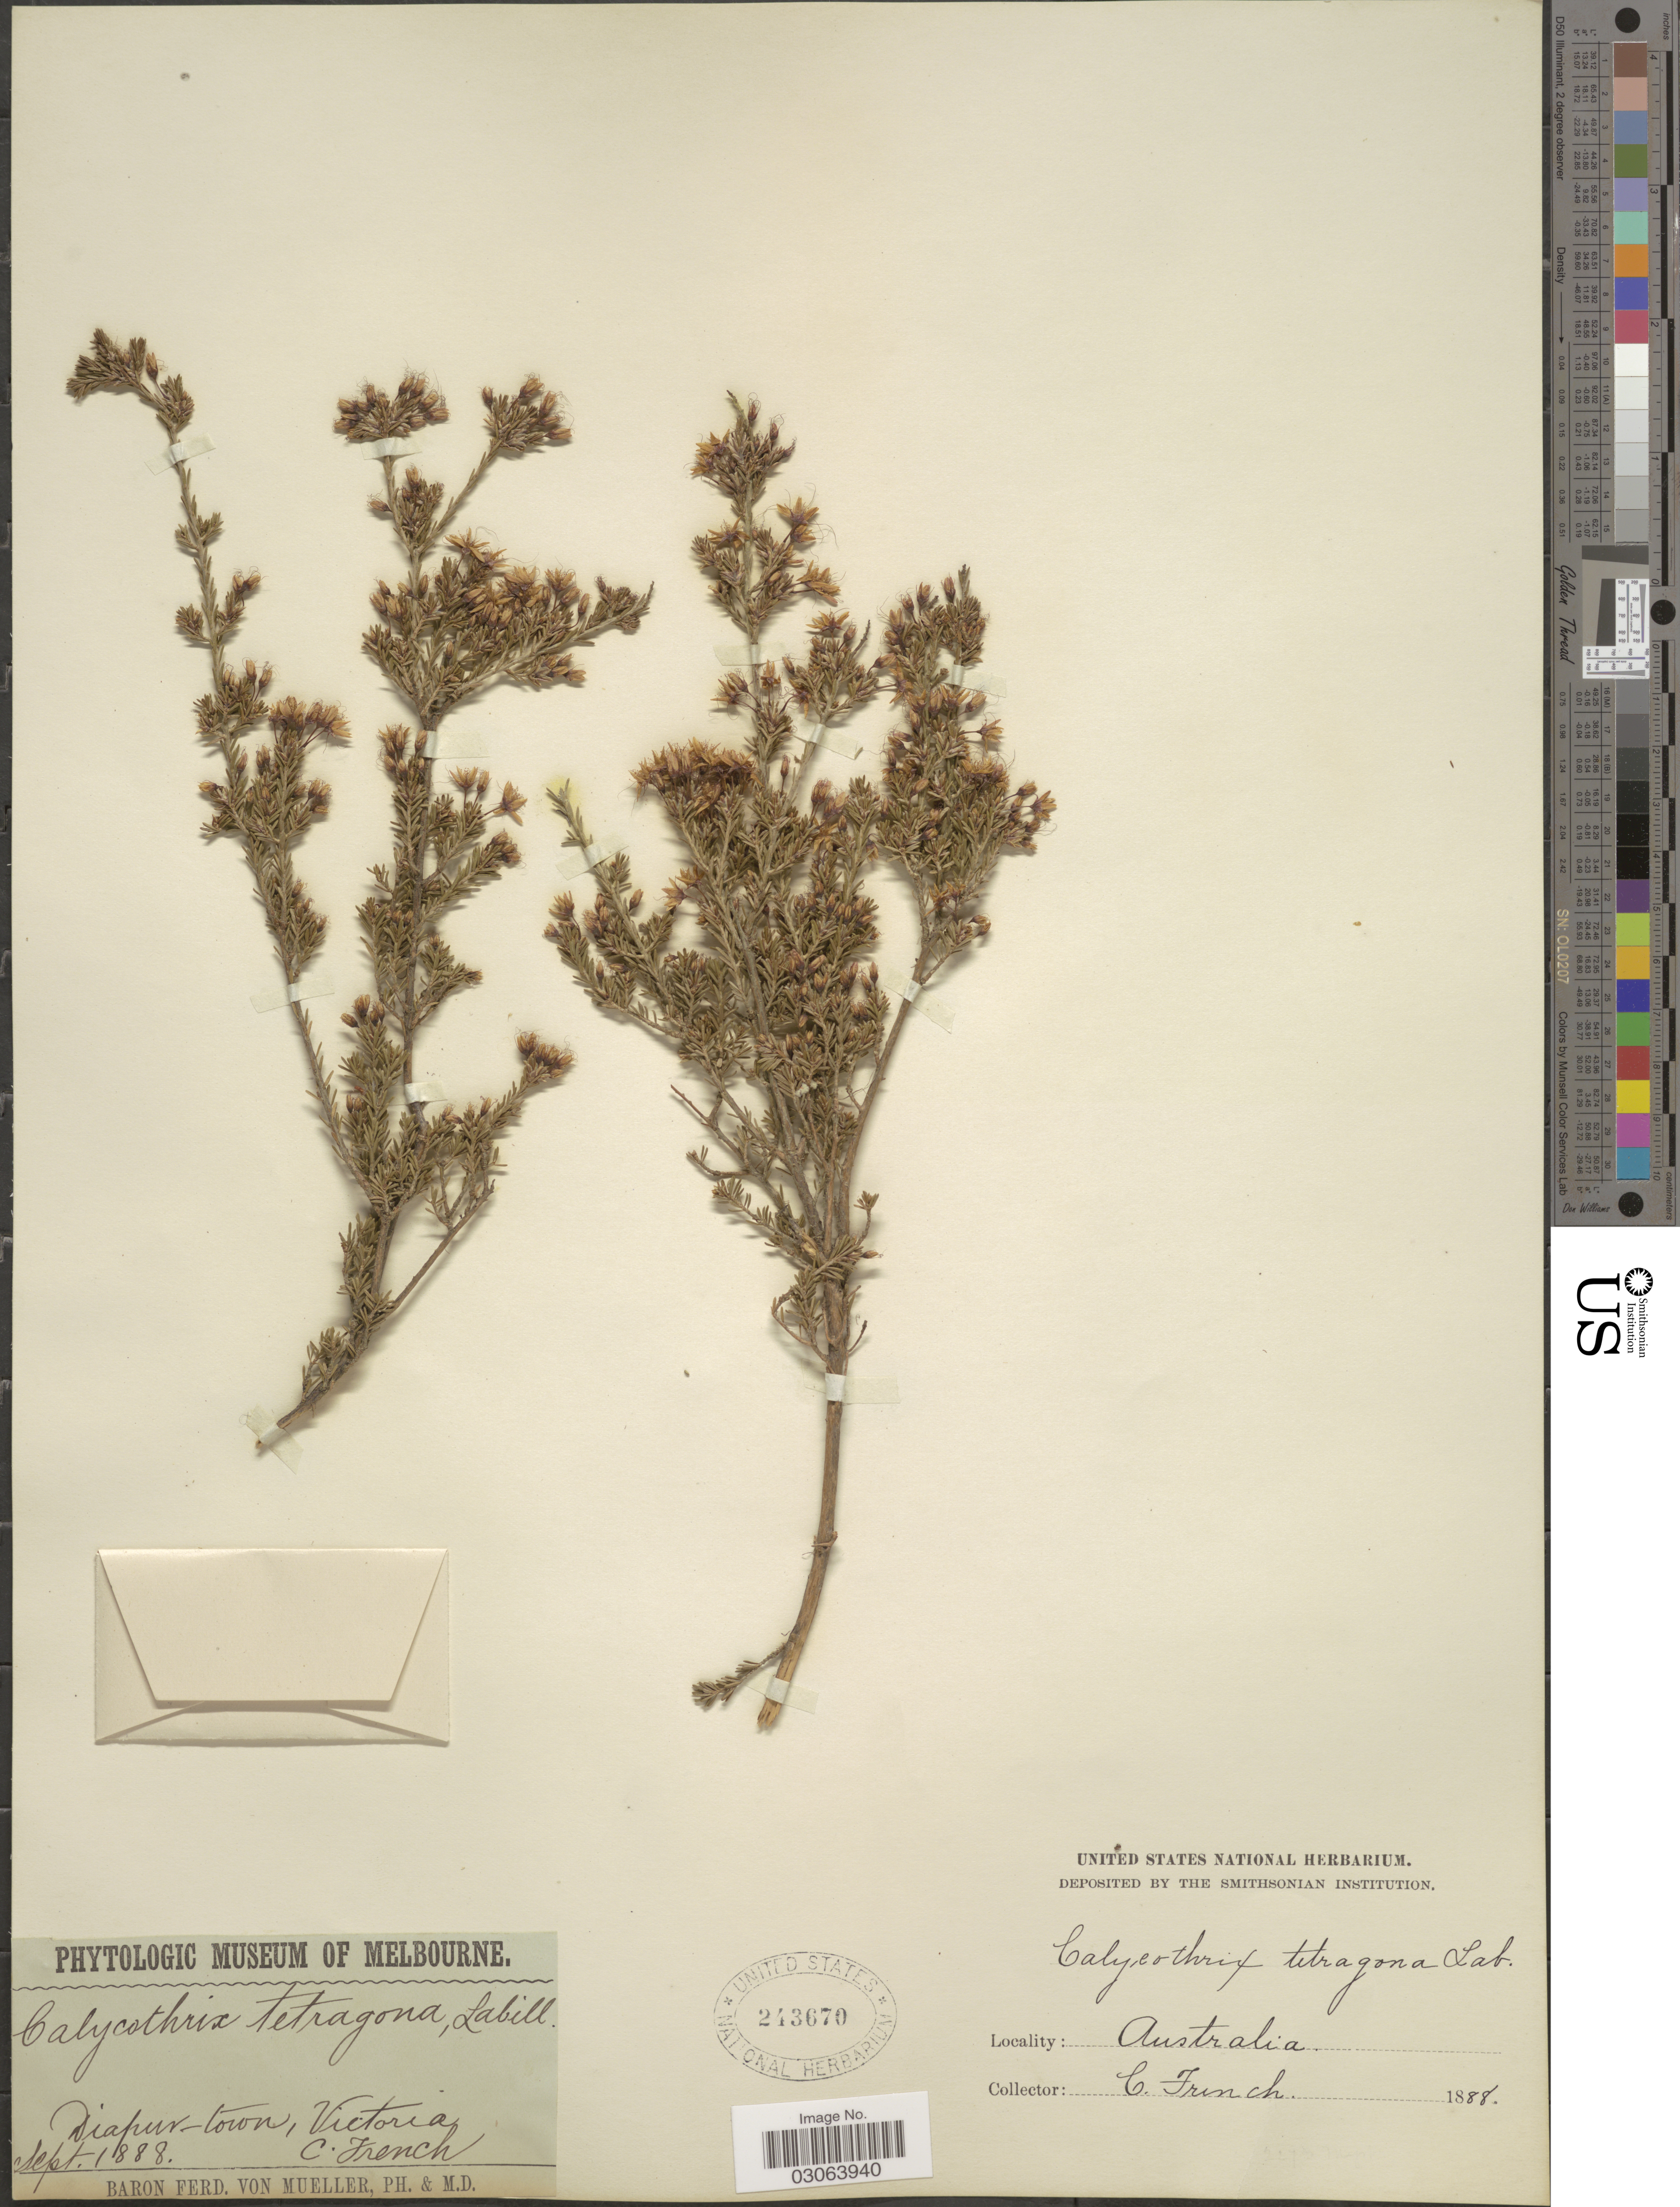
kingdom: Plantae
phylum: Tracheophyta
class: Magnoliopsida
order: Myrtales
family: Myrtaceae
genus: Calytrix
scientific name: Calytrix tetragona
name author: Labill.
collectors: C. French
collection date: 1888-09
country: Australia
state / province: Victoria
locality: Diapur-town, Victoria.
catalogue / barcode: US 243670